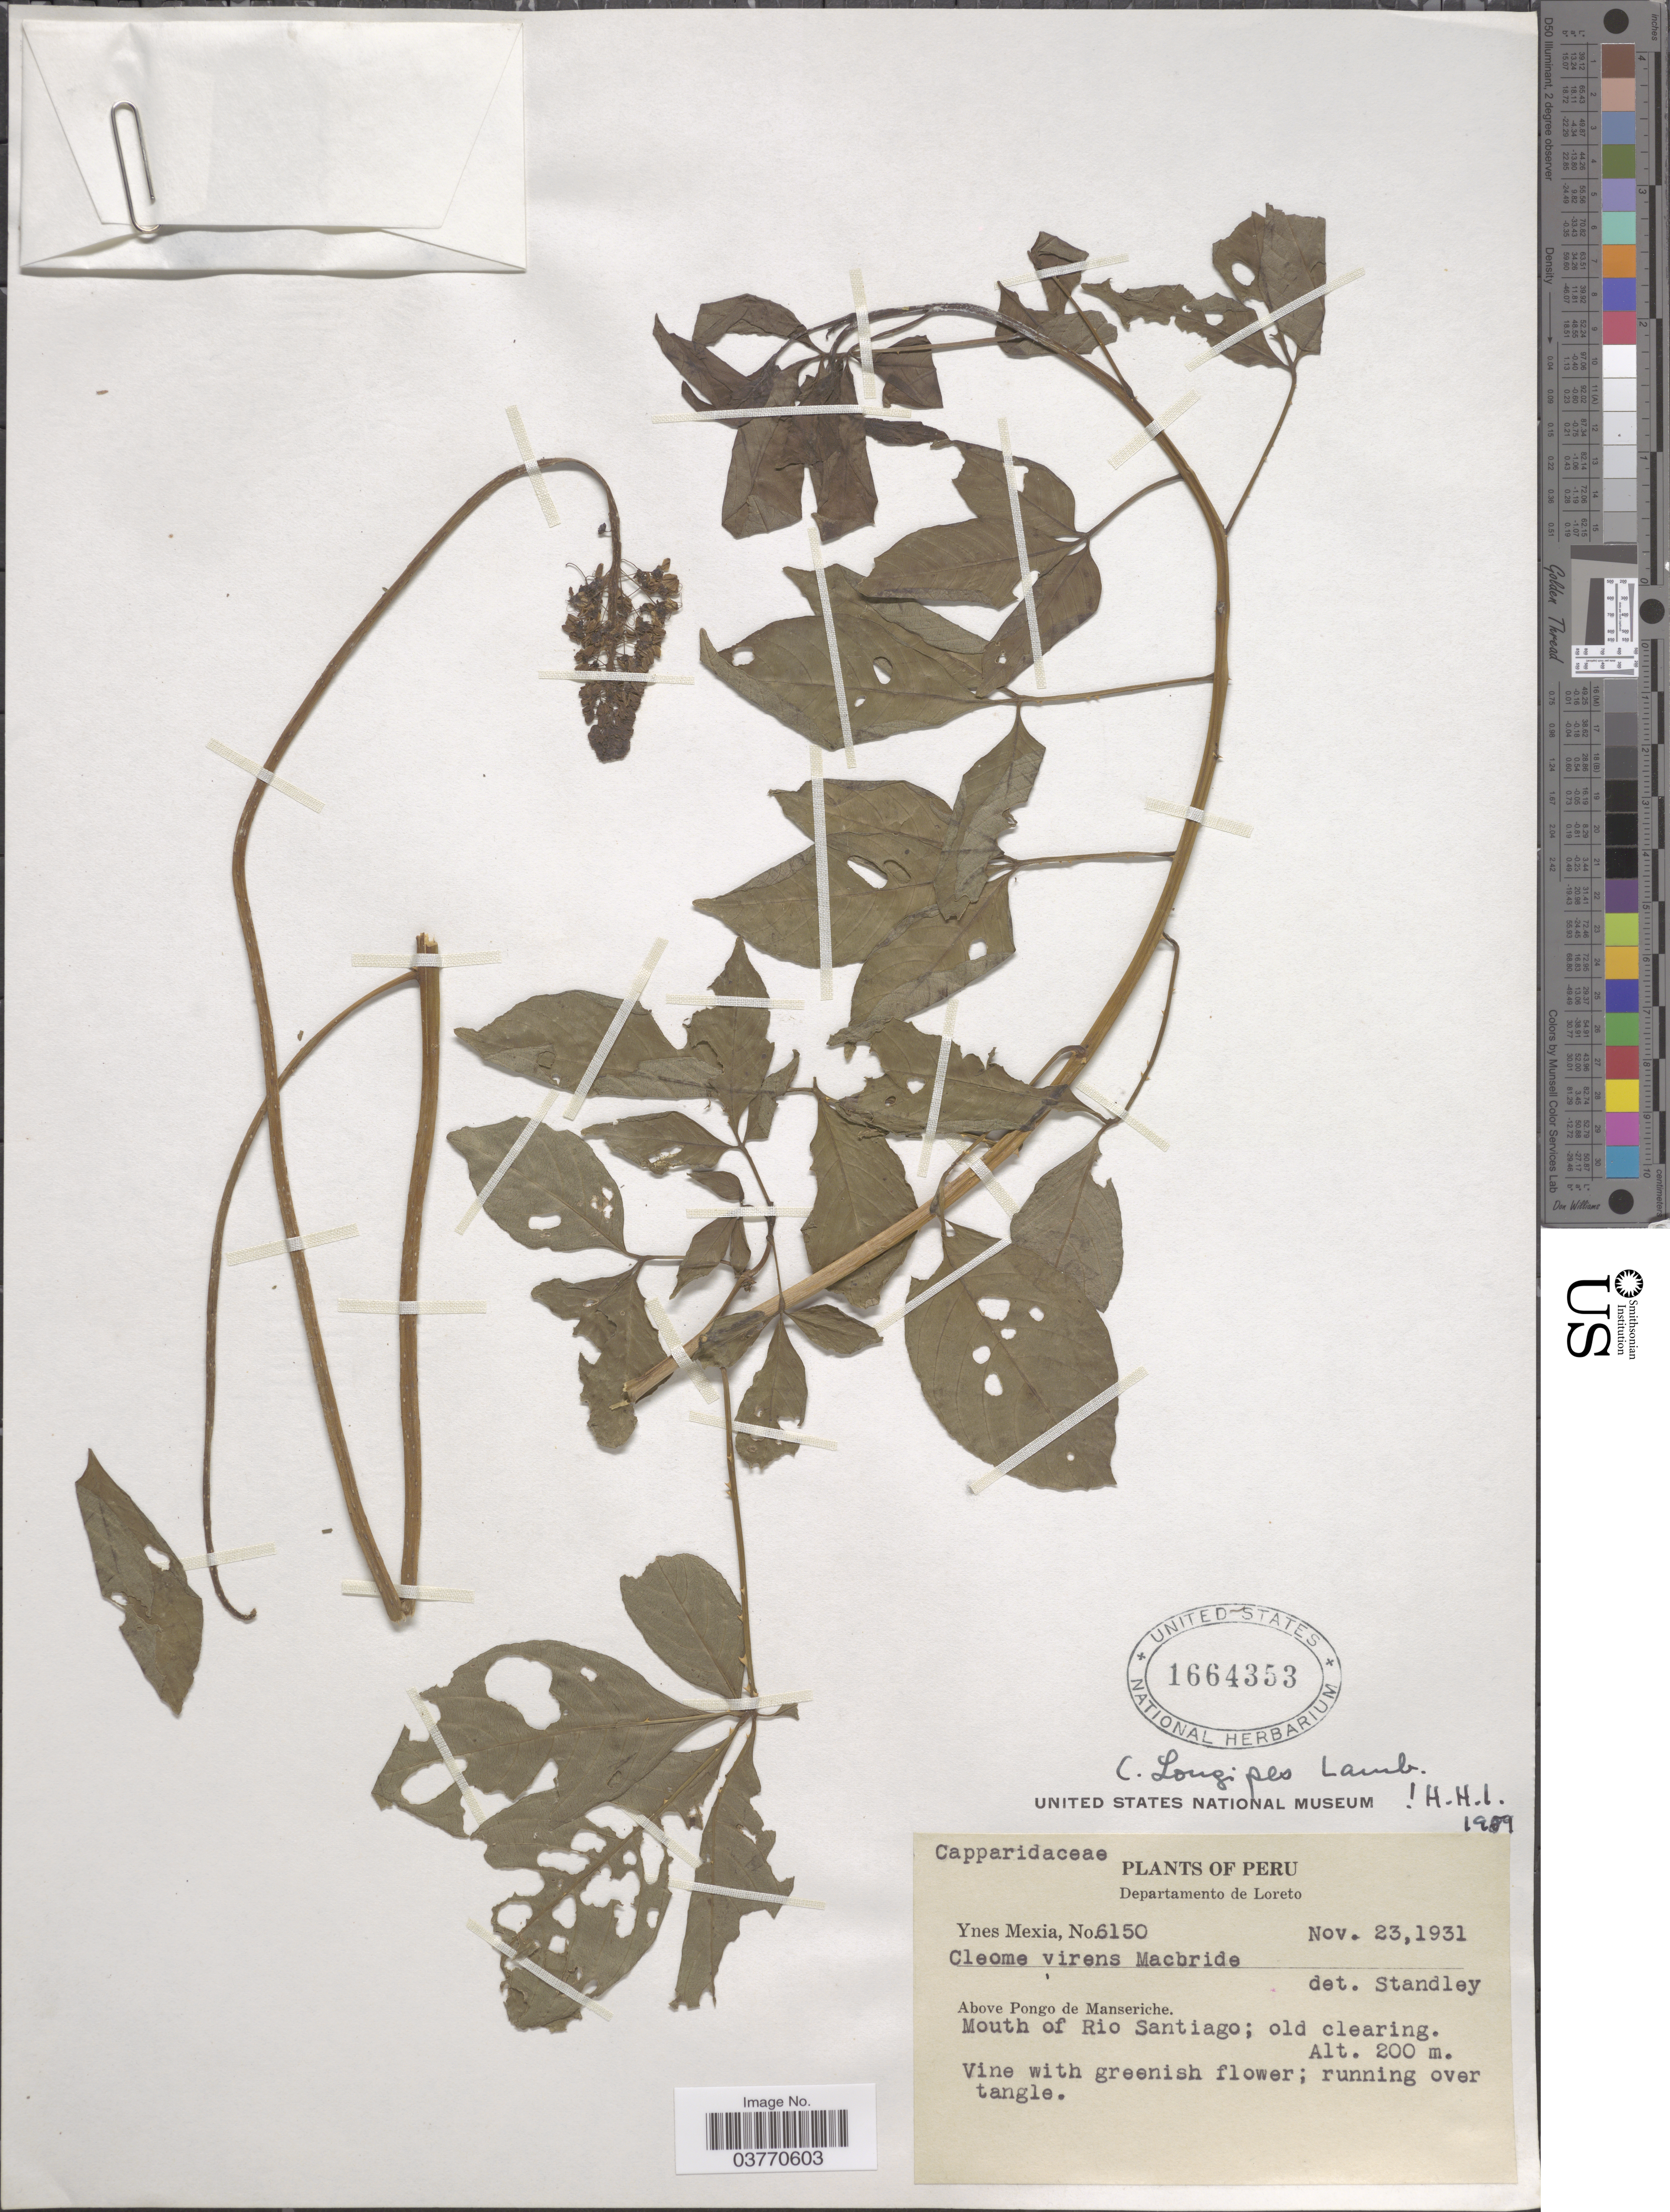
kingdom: Plantae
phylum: Tracheophyta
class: Magnoliopsida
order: Brassicales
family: Cleomaceae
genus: Tarenaya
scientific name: Tarenaya longipes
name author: (Lamb. ex DC.) Iltis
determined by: Strong, M. T., (US), Smithsonian Institution - National Museum of Natural History (UNITED STATES)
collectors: Y. Mexia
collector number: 6150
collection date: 1931-11-23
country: Peru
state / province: Loreto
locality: Departamento de Loreto. Above Pongo de Manseriche. Mouth of Rio Santiago; old clearing.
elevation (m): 200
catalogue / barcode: US 1664353